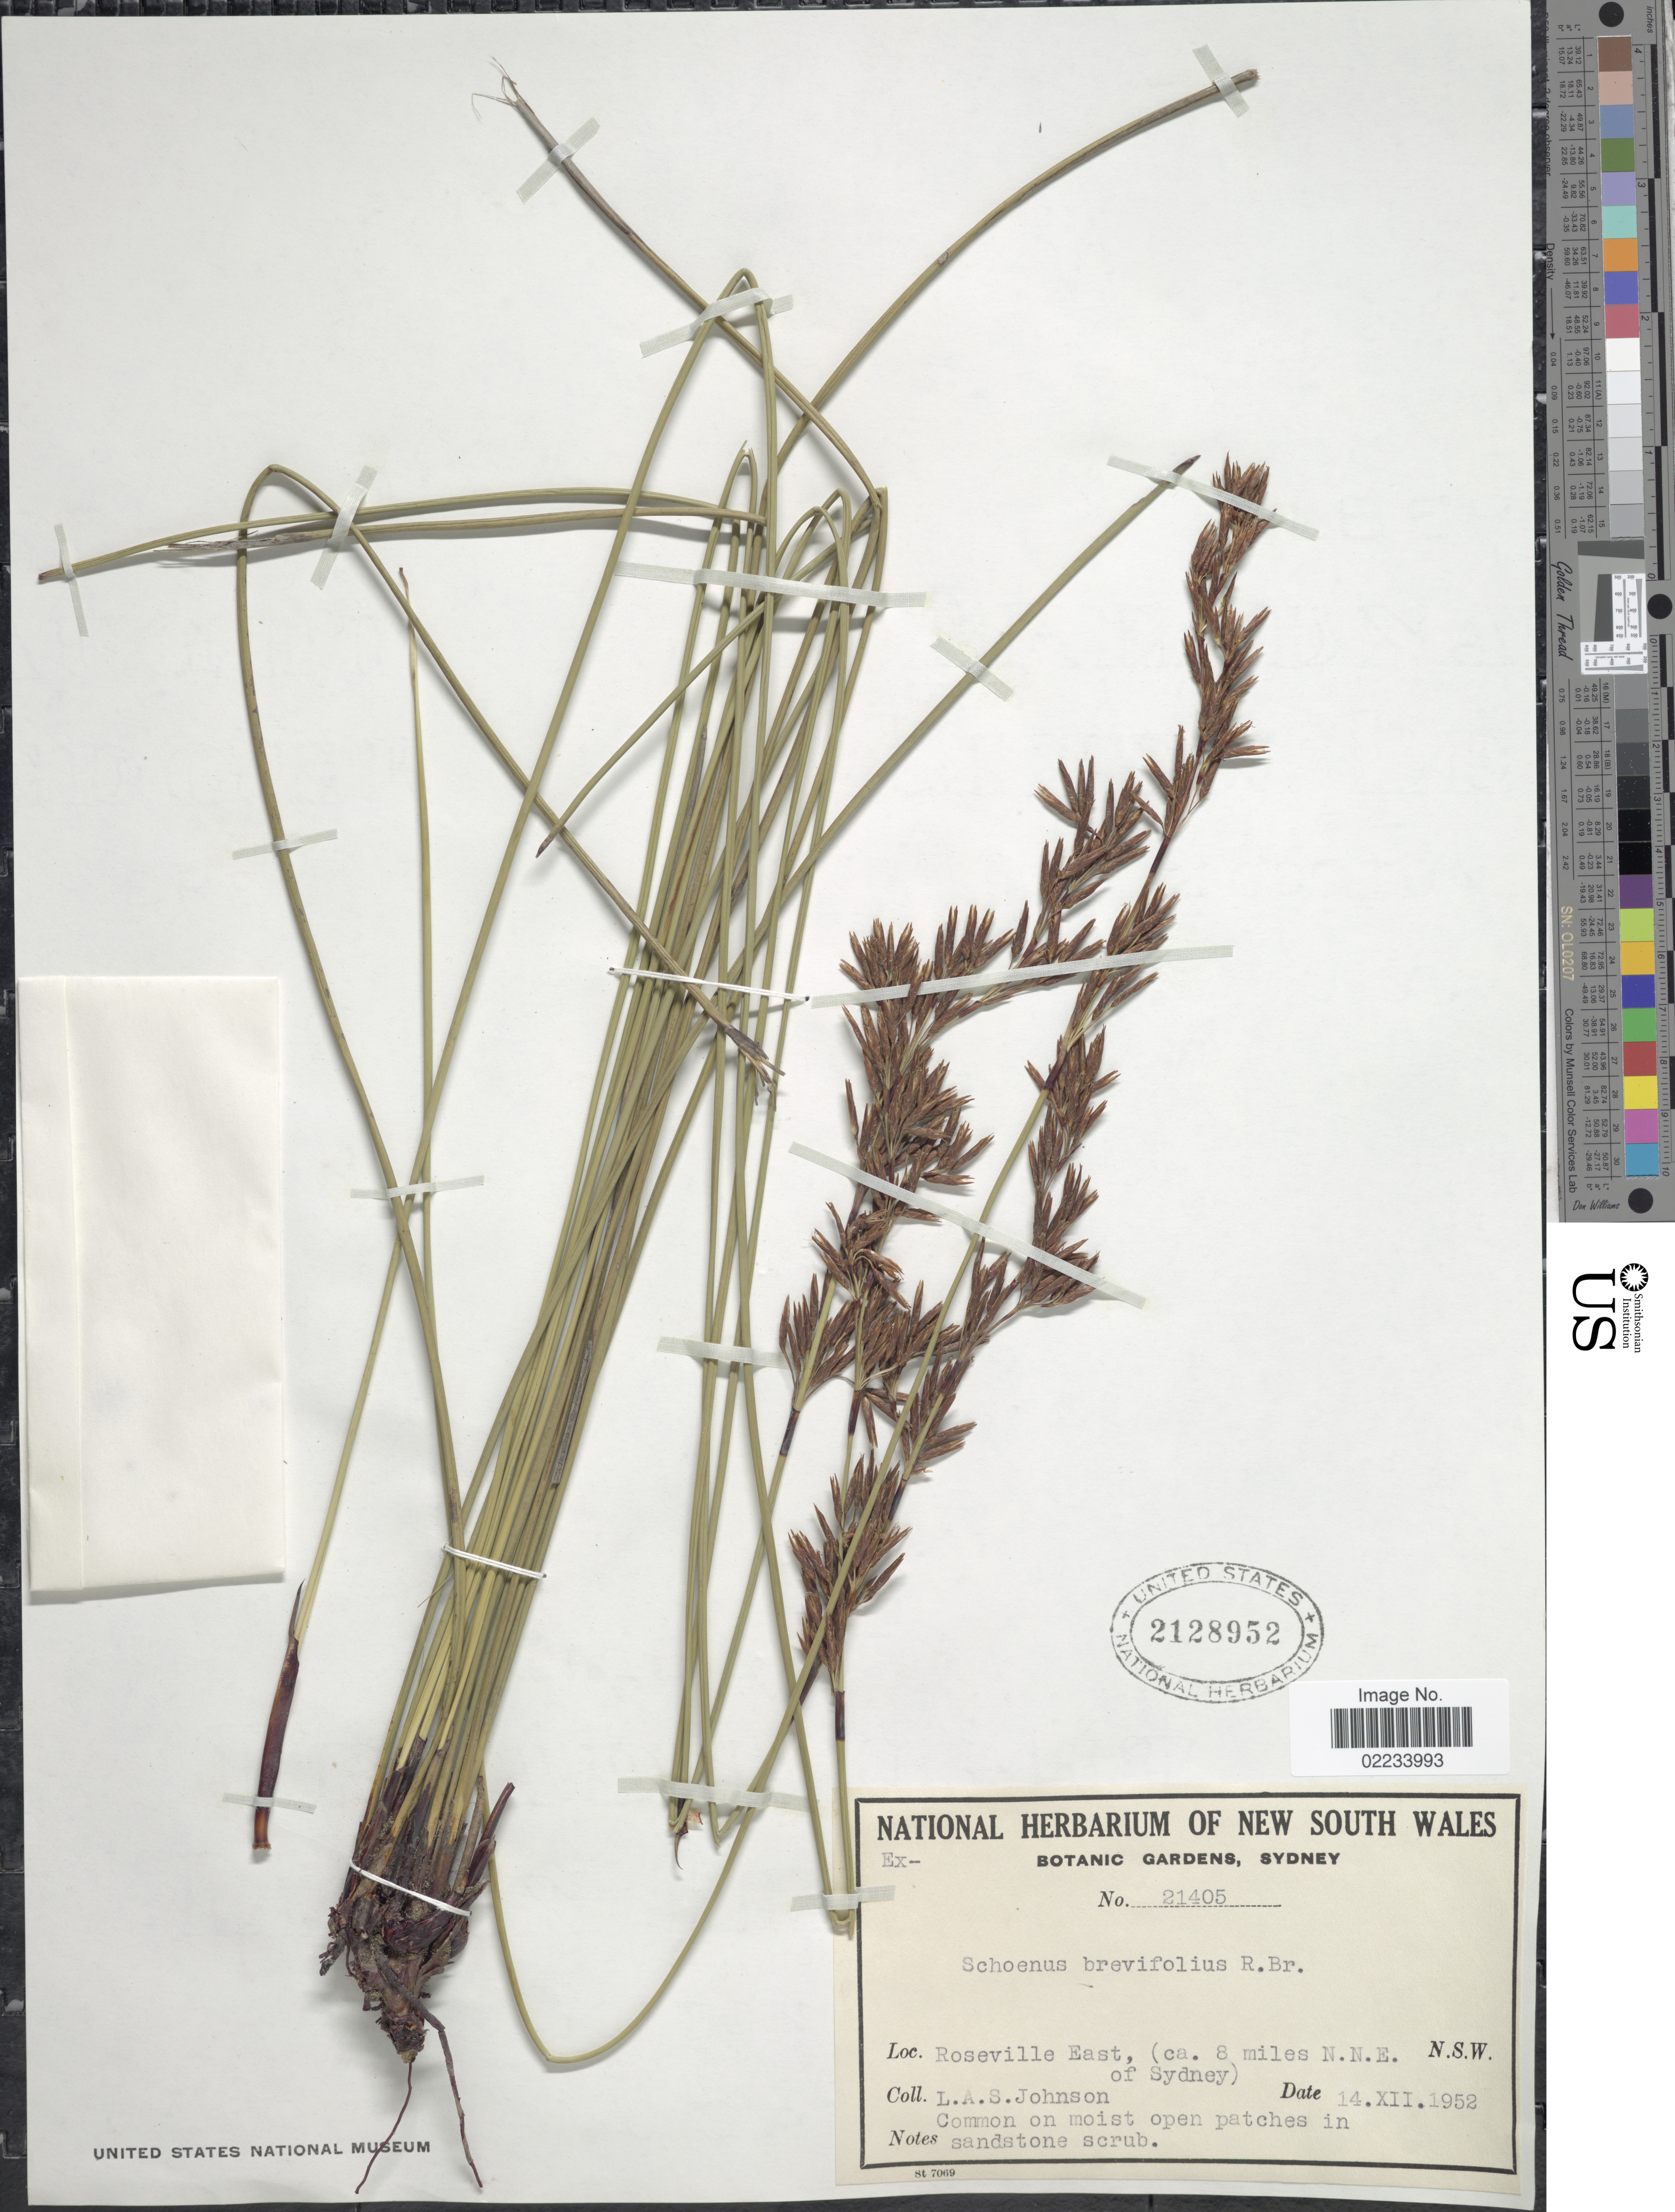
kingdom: Plantae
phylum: Tracheophyta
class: Liliopsida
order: Poales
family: Cyperaceae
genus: Schoenus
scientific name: Schoenus brevifolius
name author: R. Br.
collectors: L. A. S. Johnson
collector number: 21405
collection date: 1952-12-14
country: Australia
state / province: New South Wales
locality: Roseville East, (ca. 8 miles N.N.E. of Sydney)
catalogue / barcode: US 2128952